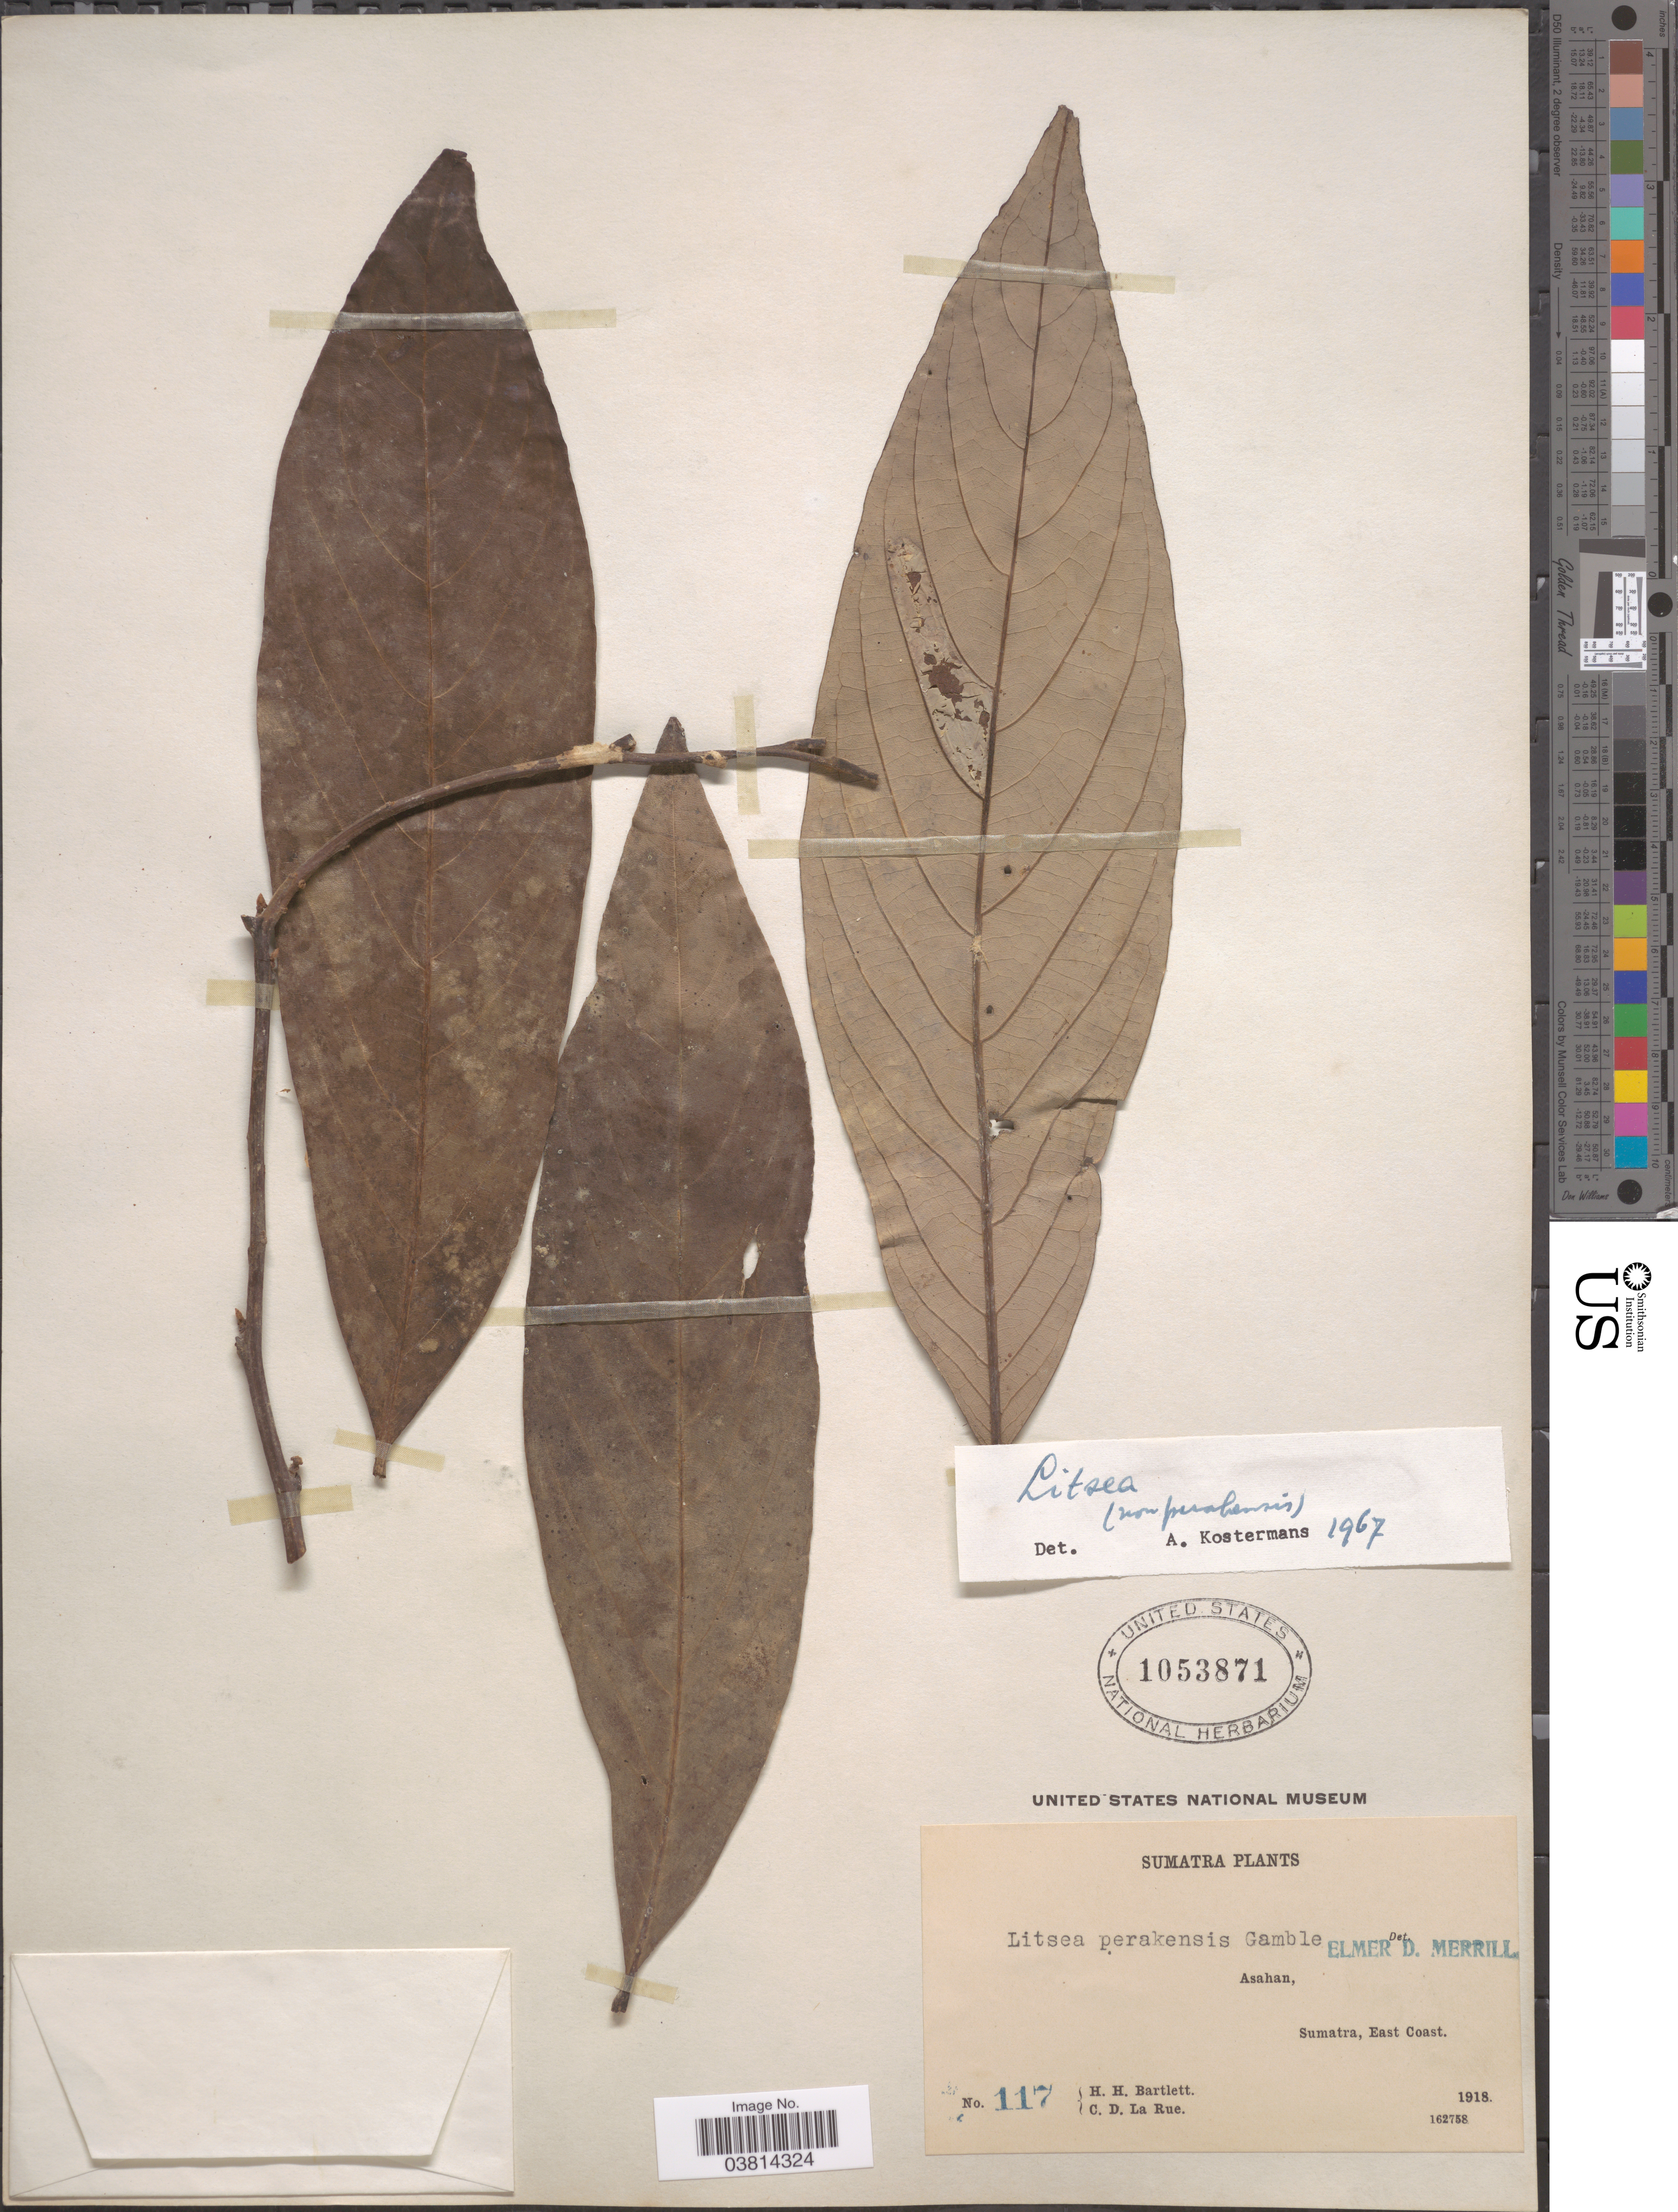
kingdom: Plantae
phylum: Tracheophyta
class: Magnoliopsida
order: Laurales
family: Lauraceae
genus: Litsea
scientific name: Litsea sp.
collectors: H. H. Bartlett & C. La Rue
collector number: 117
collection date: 1918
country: Indonesia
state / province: Sumatra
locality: Asahan. East Coast.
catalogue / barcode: US 1053871